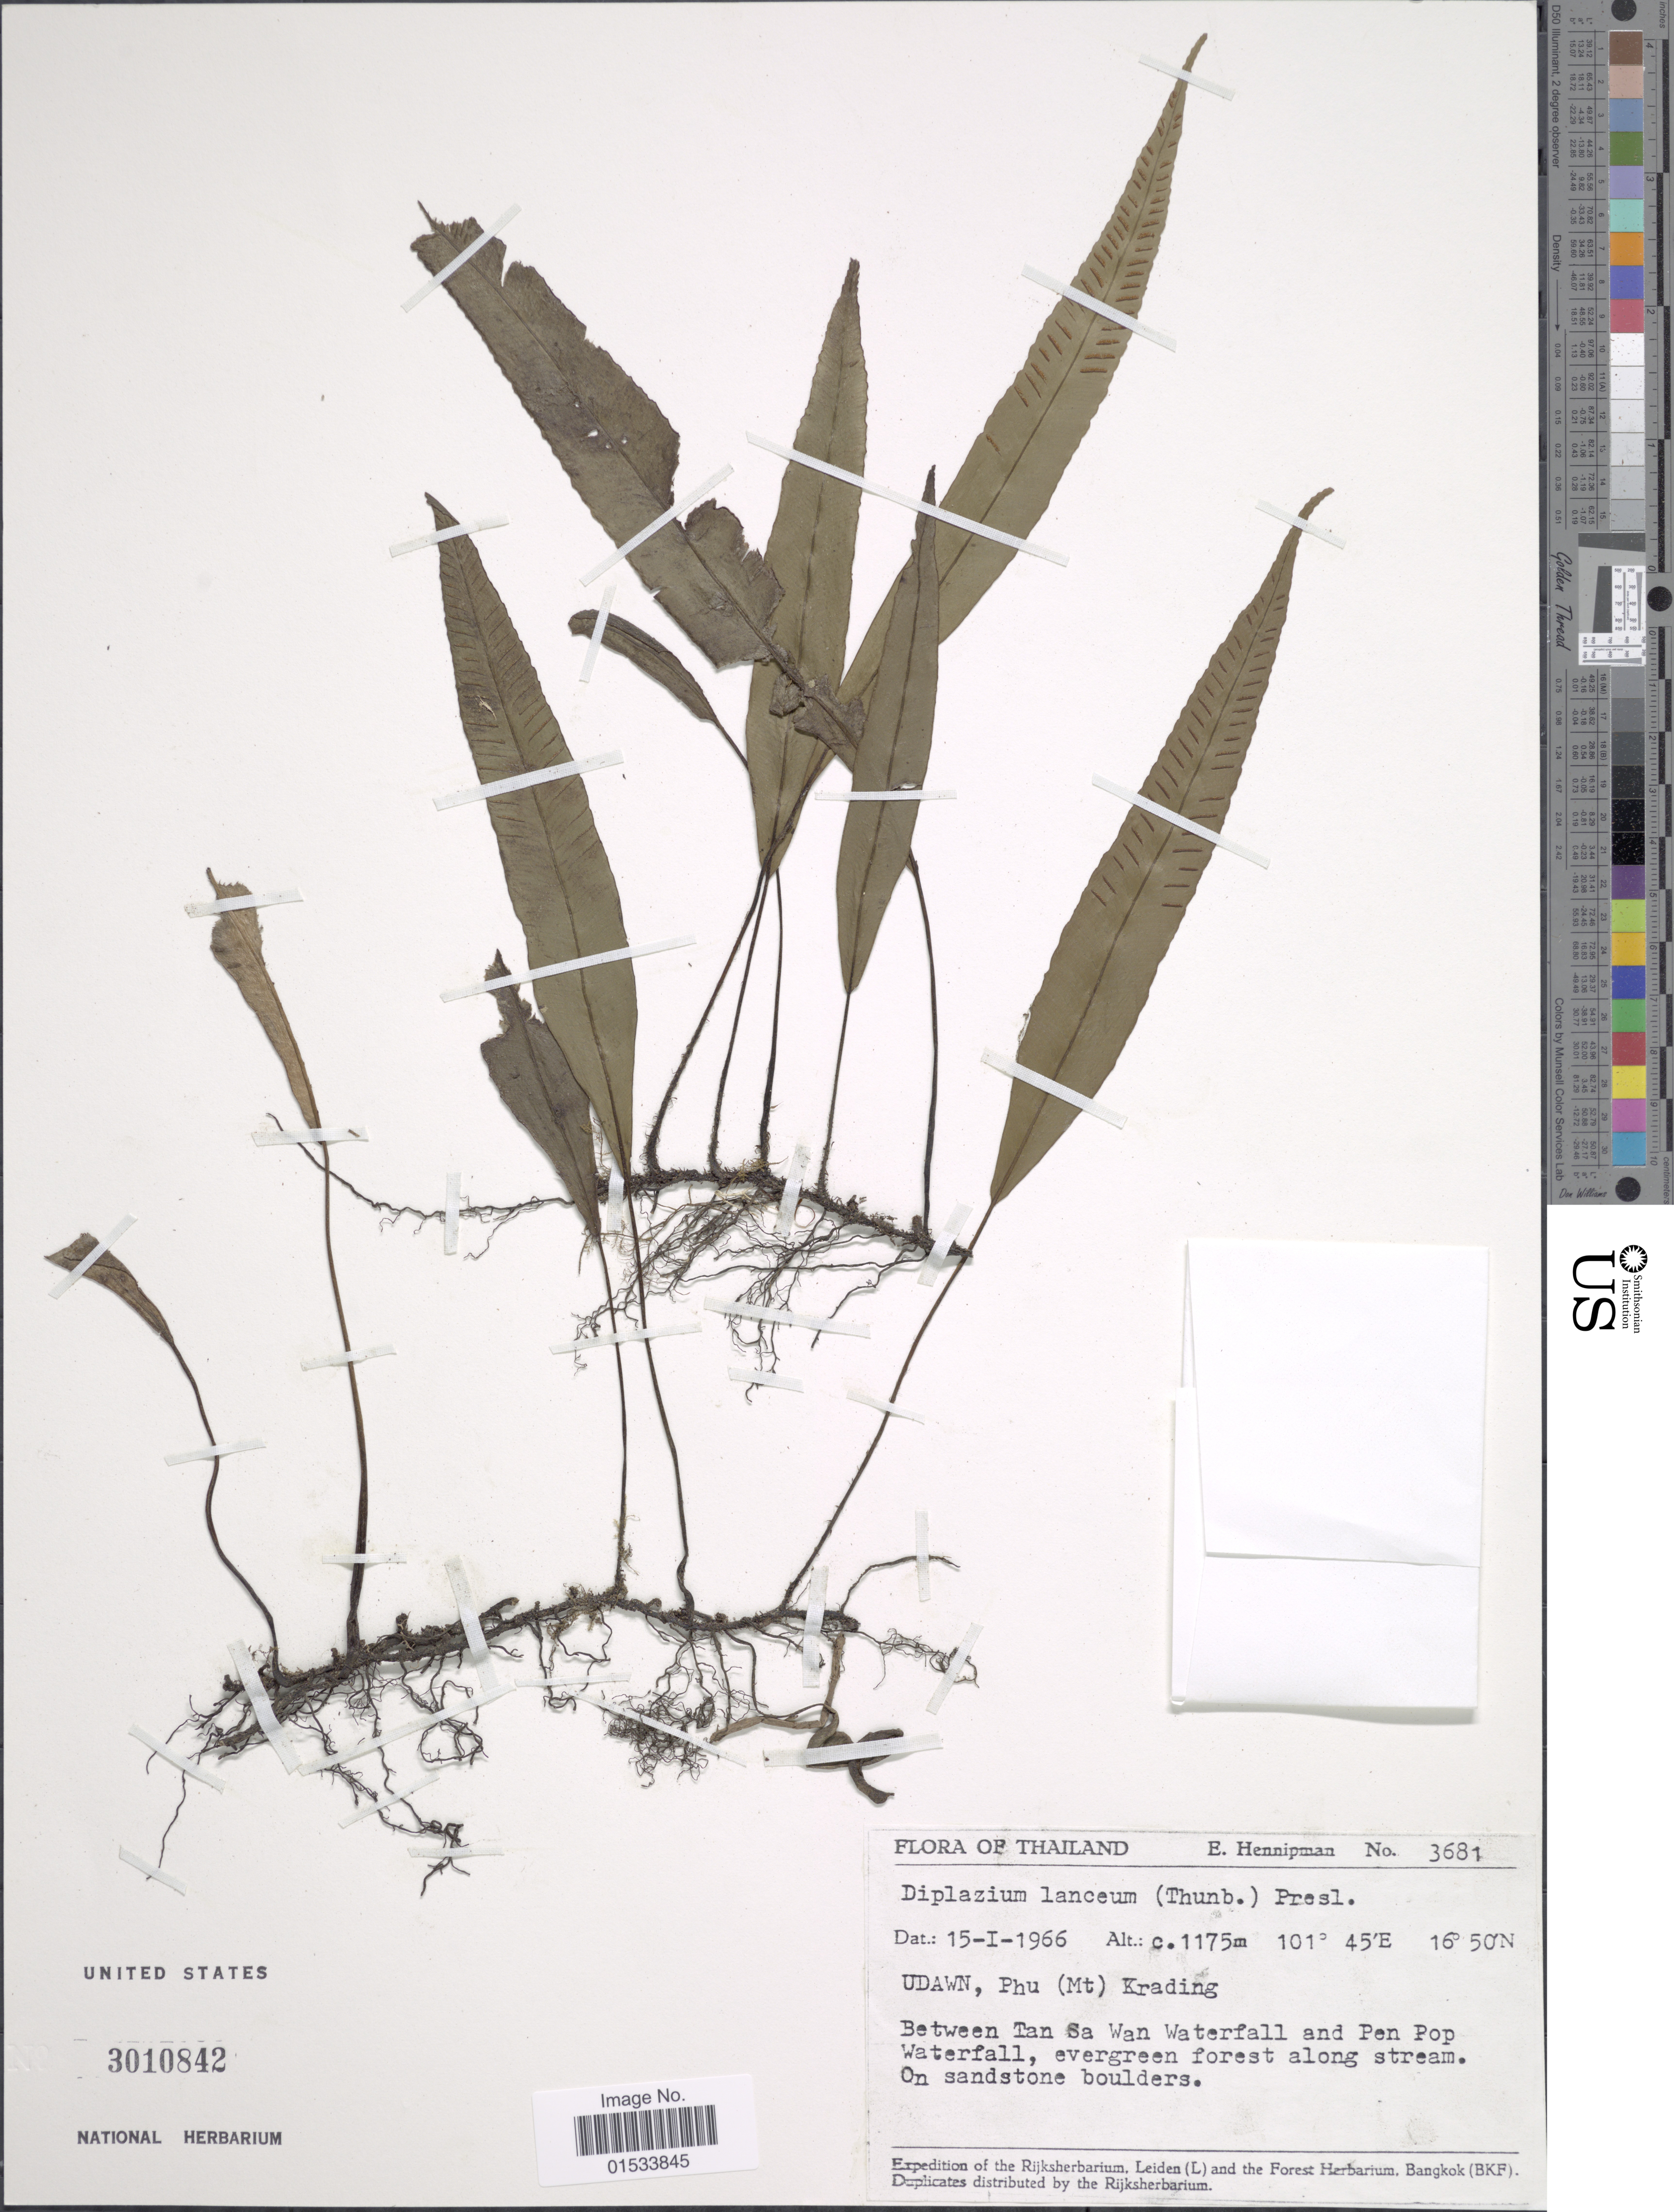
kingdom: Plantae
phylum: Tracheophyta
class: Polypodiopsida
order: Polypodiales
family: Athyriaceae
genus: Diplazium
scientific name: Diplazium lanceum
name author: (Thunb.) C. Presl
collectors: E. Hennipman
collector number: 3681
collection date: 1966-01-15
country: Thailand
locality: Udwn, Phu (Mt) Krading, Between Tan Sa Wan Waterfall and Pen Pop Waterfall, evergreen forest along stream, on sandstond boulders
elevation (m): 1175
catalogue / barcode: US 3010842